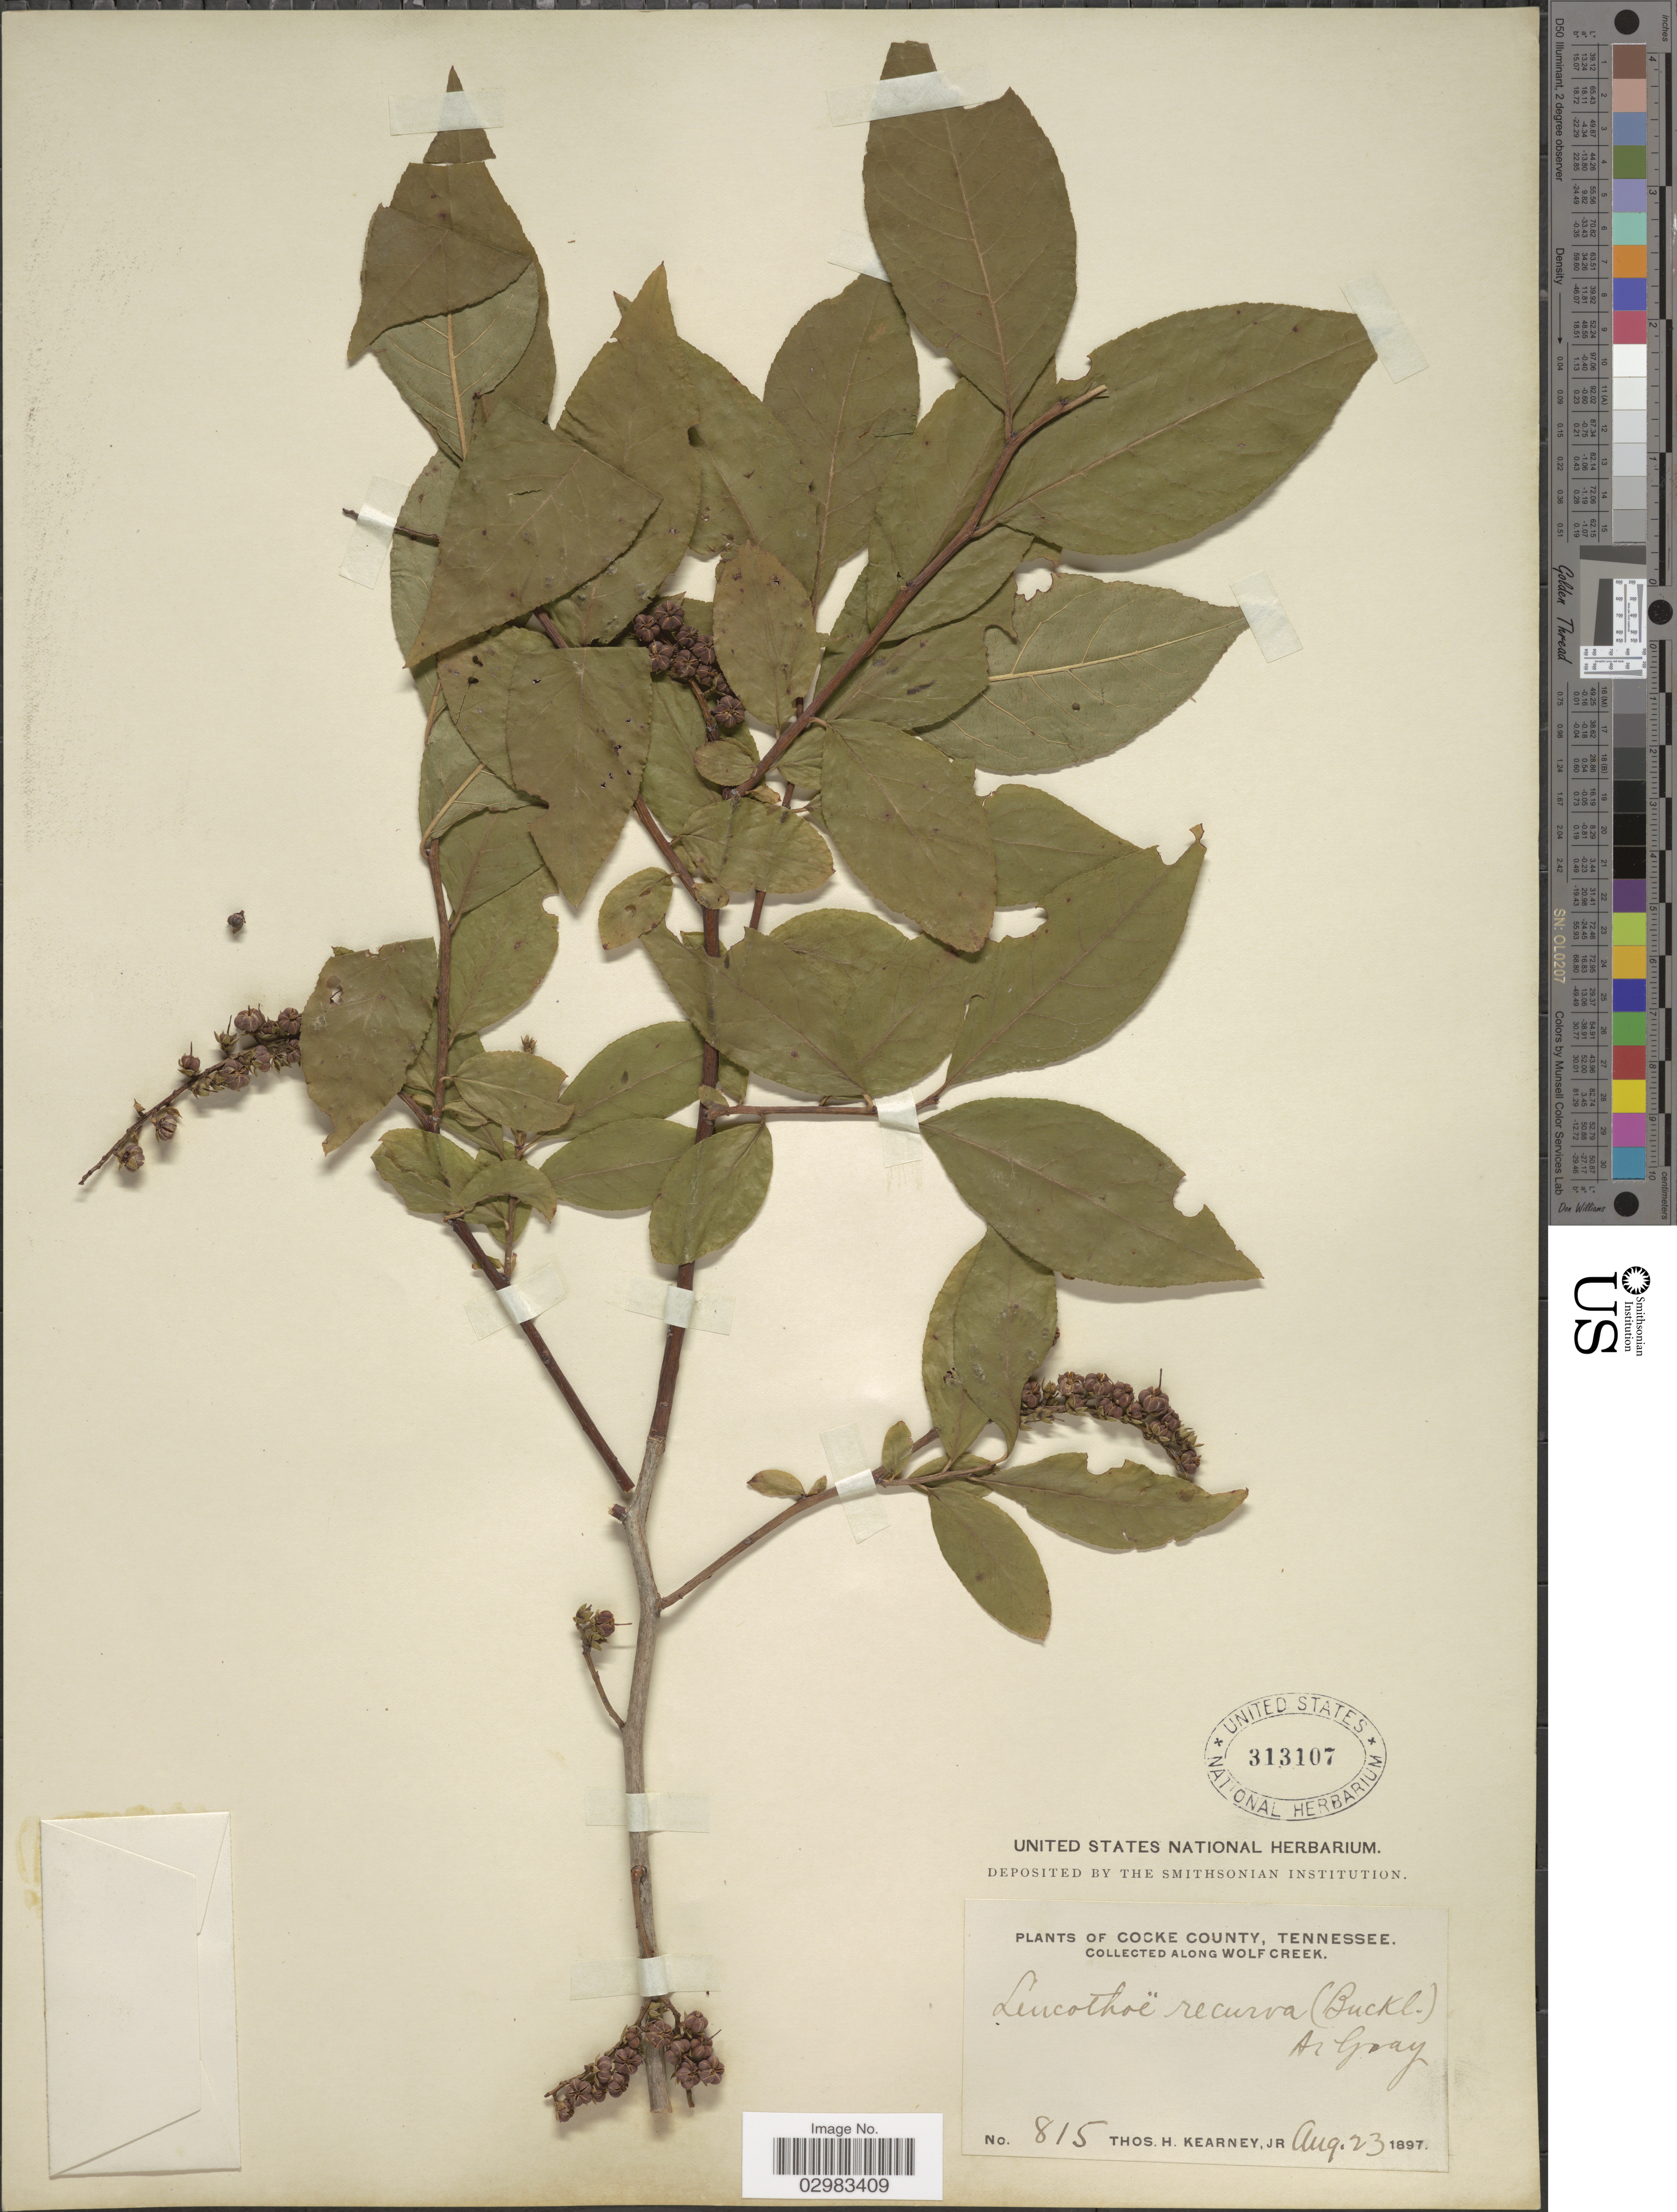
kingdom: Plantae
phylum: Tracheophyta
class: Magnoliopsida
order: Ericales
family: Ericaceae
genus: Leucothoe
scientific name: Leucothoë racemosa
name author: (L.) A. Gray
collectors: T. H. Kearney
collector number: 815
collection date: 1897-08-23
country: United States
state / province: Tennessee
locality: Cocke County. Along Wolf Creek.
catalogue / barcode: US 313107